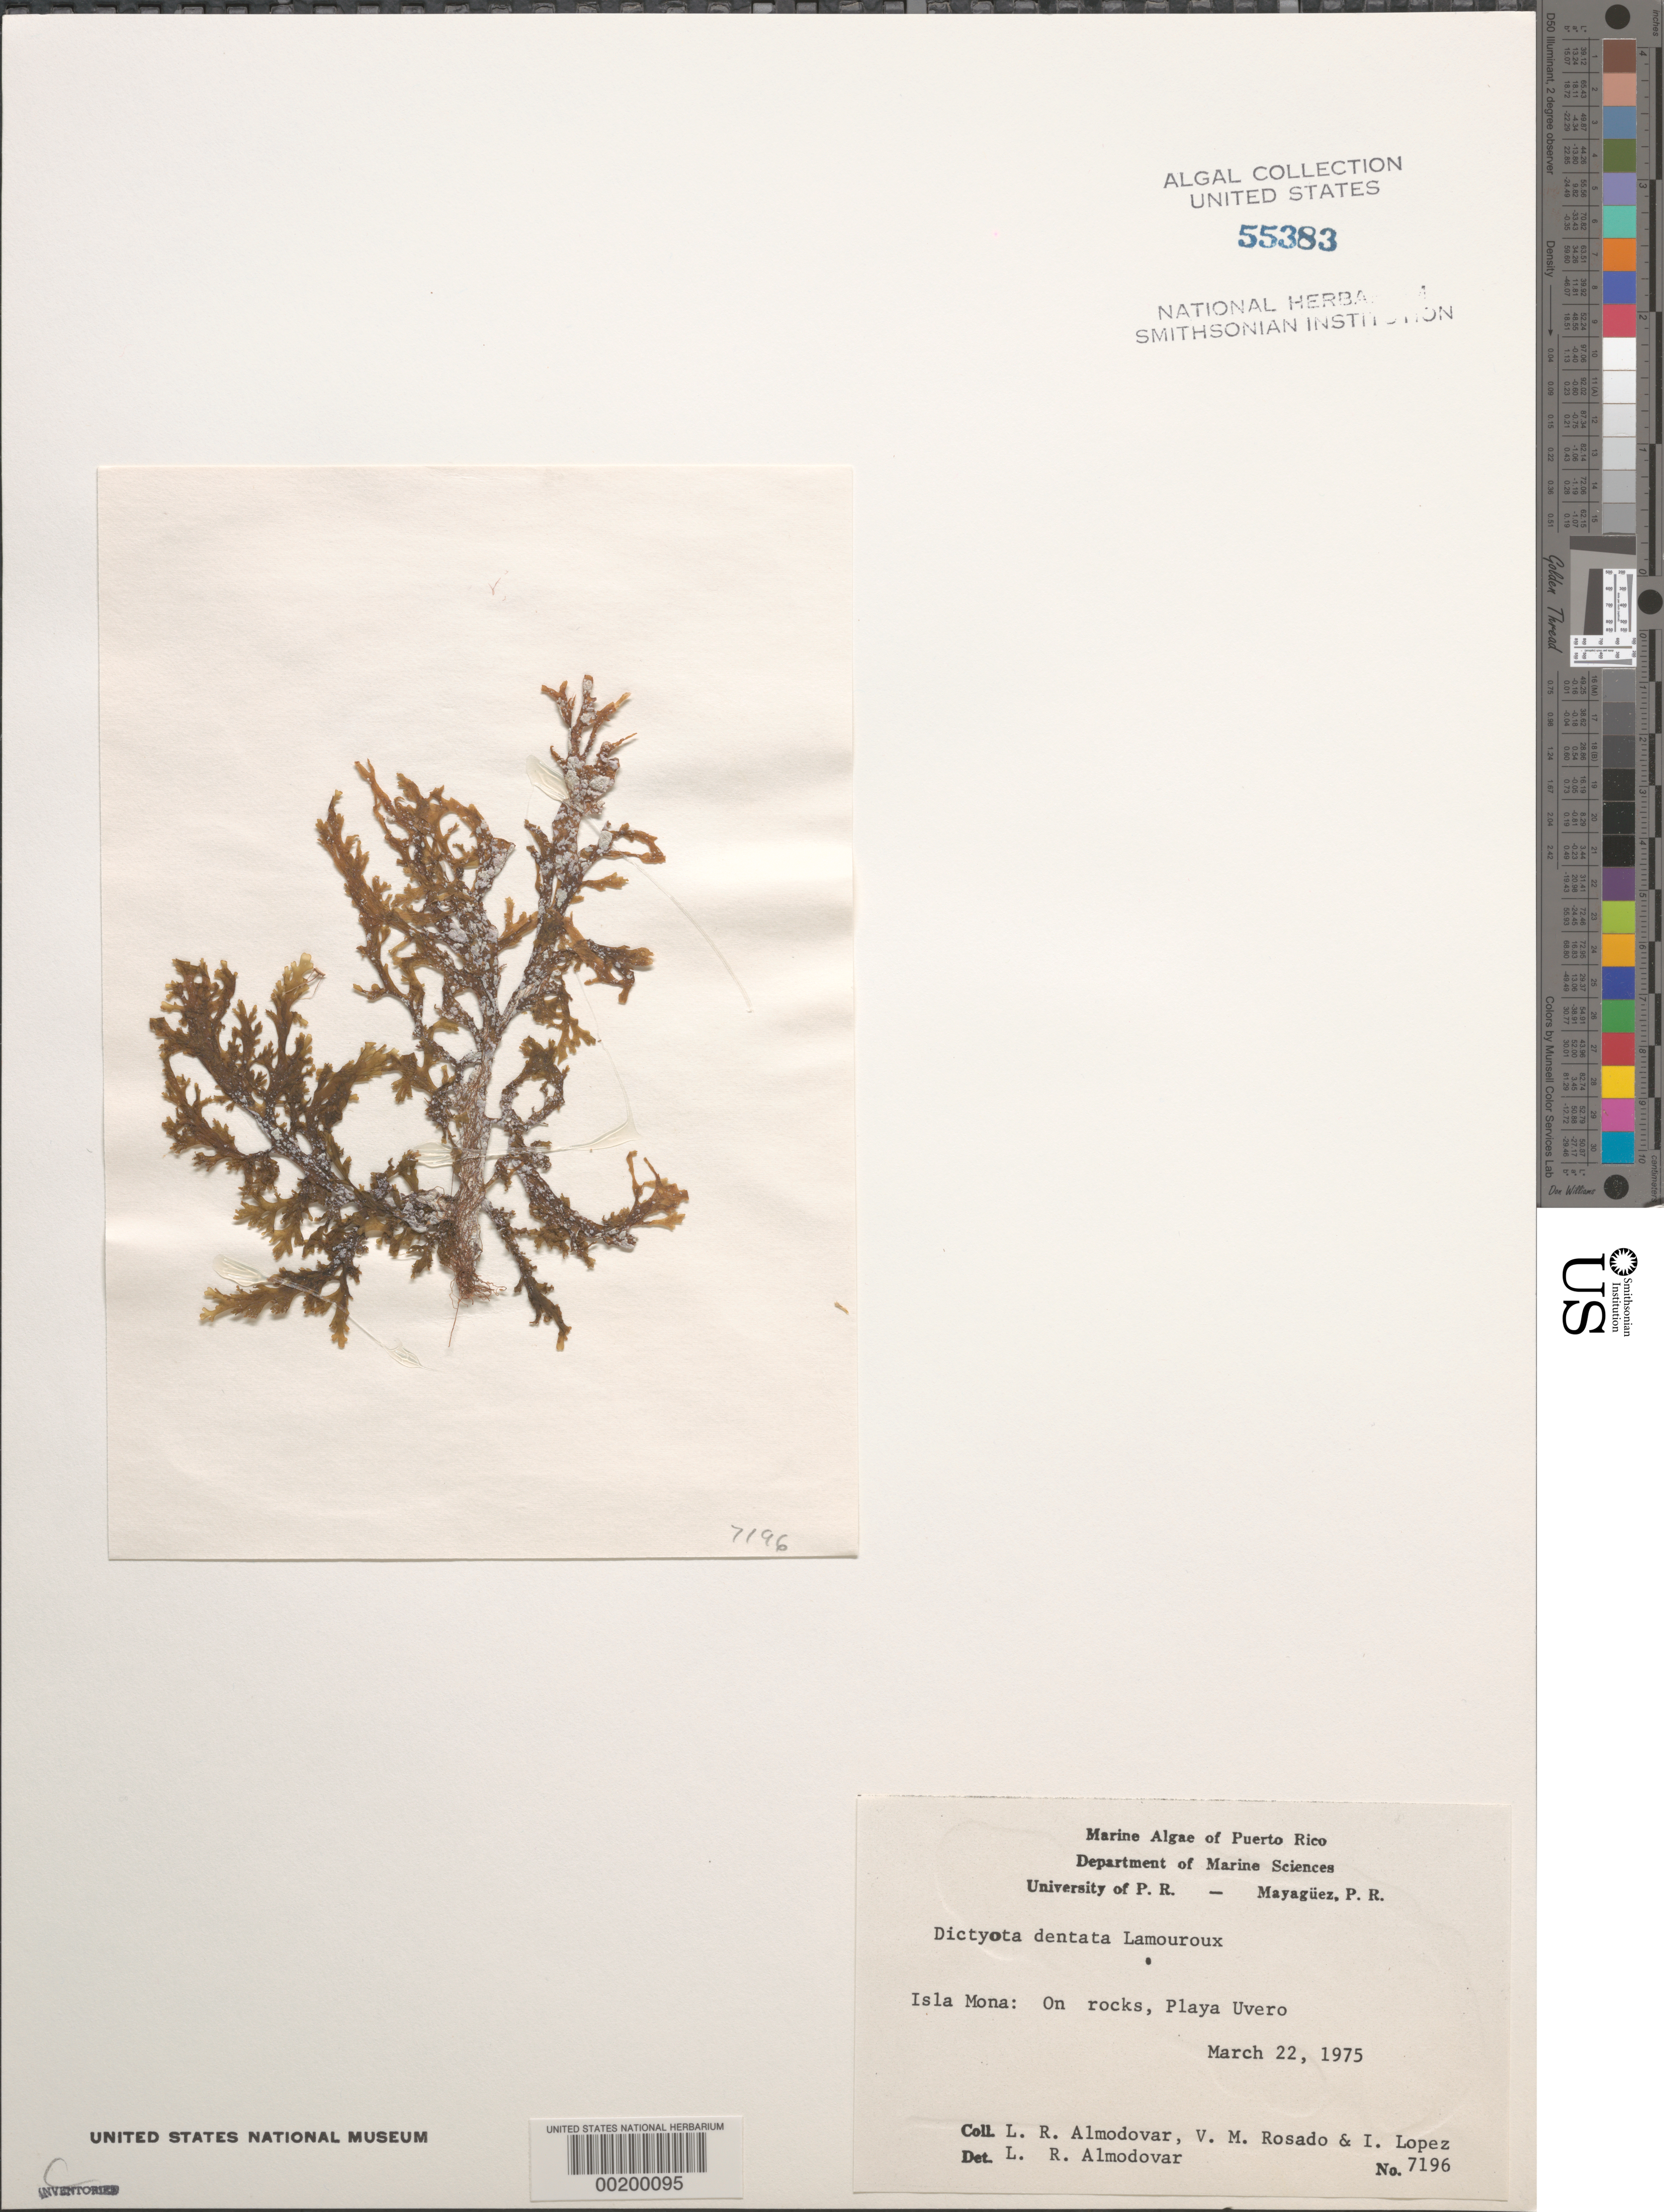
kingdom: Chromista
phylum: Ochrophyta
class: Phaeophyceae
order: Dictyotales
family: Dictyotaceae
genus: Dictyota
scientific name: Dictyota mertensii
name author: (C. Mart.) Kütz.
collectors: L. Almodovar, V. Rosado & I. Lopéz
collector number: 7196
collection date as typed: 22 Mar 1975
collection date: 1975-03-22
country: Puerto Rico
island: Isla de Mona (Isla Mona)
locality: Playa Uvero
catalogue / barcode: US 55383